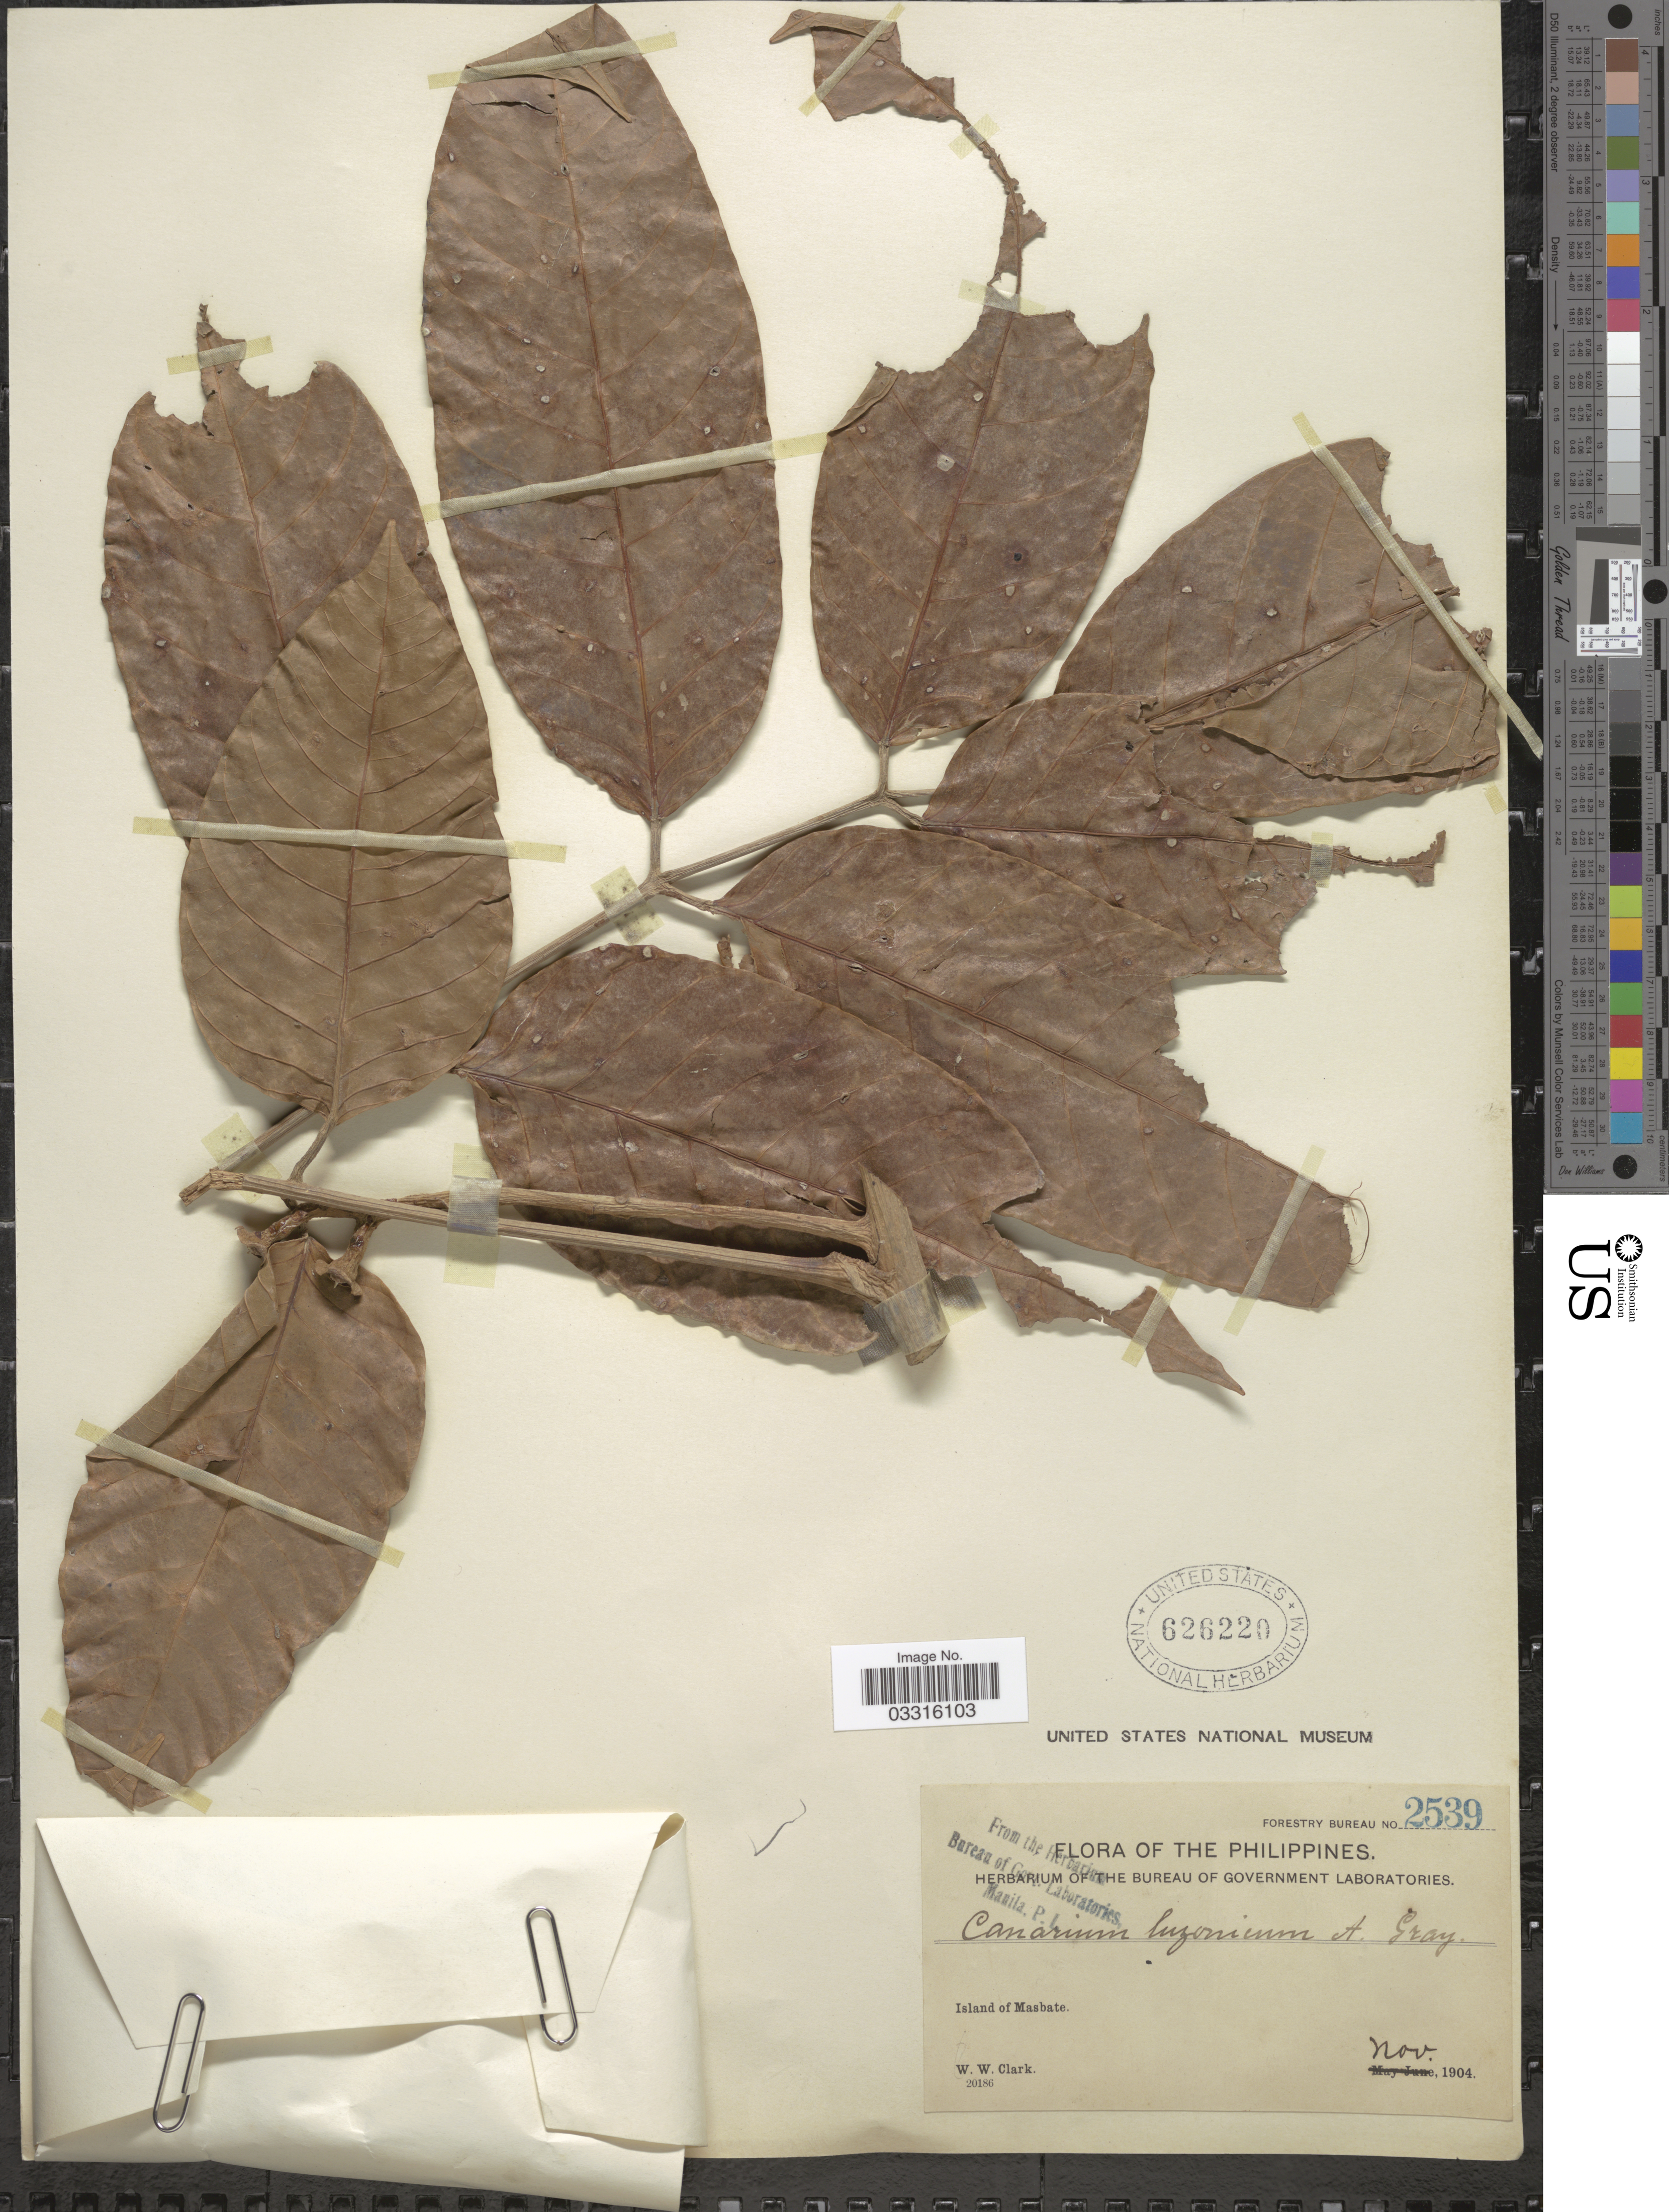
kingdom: Plantae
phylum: Tracheophyta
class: Magnoliopsida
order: Sapindales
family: Burseraceae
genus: Canarium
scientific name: Canarium luzonicum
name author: (Blume) A. Gray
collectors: W. W. Clark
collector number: Forestry Bureau 2539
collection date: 1904-11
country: Philippines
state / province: Bicol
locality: Island of Masbate.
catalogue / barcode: US 626220